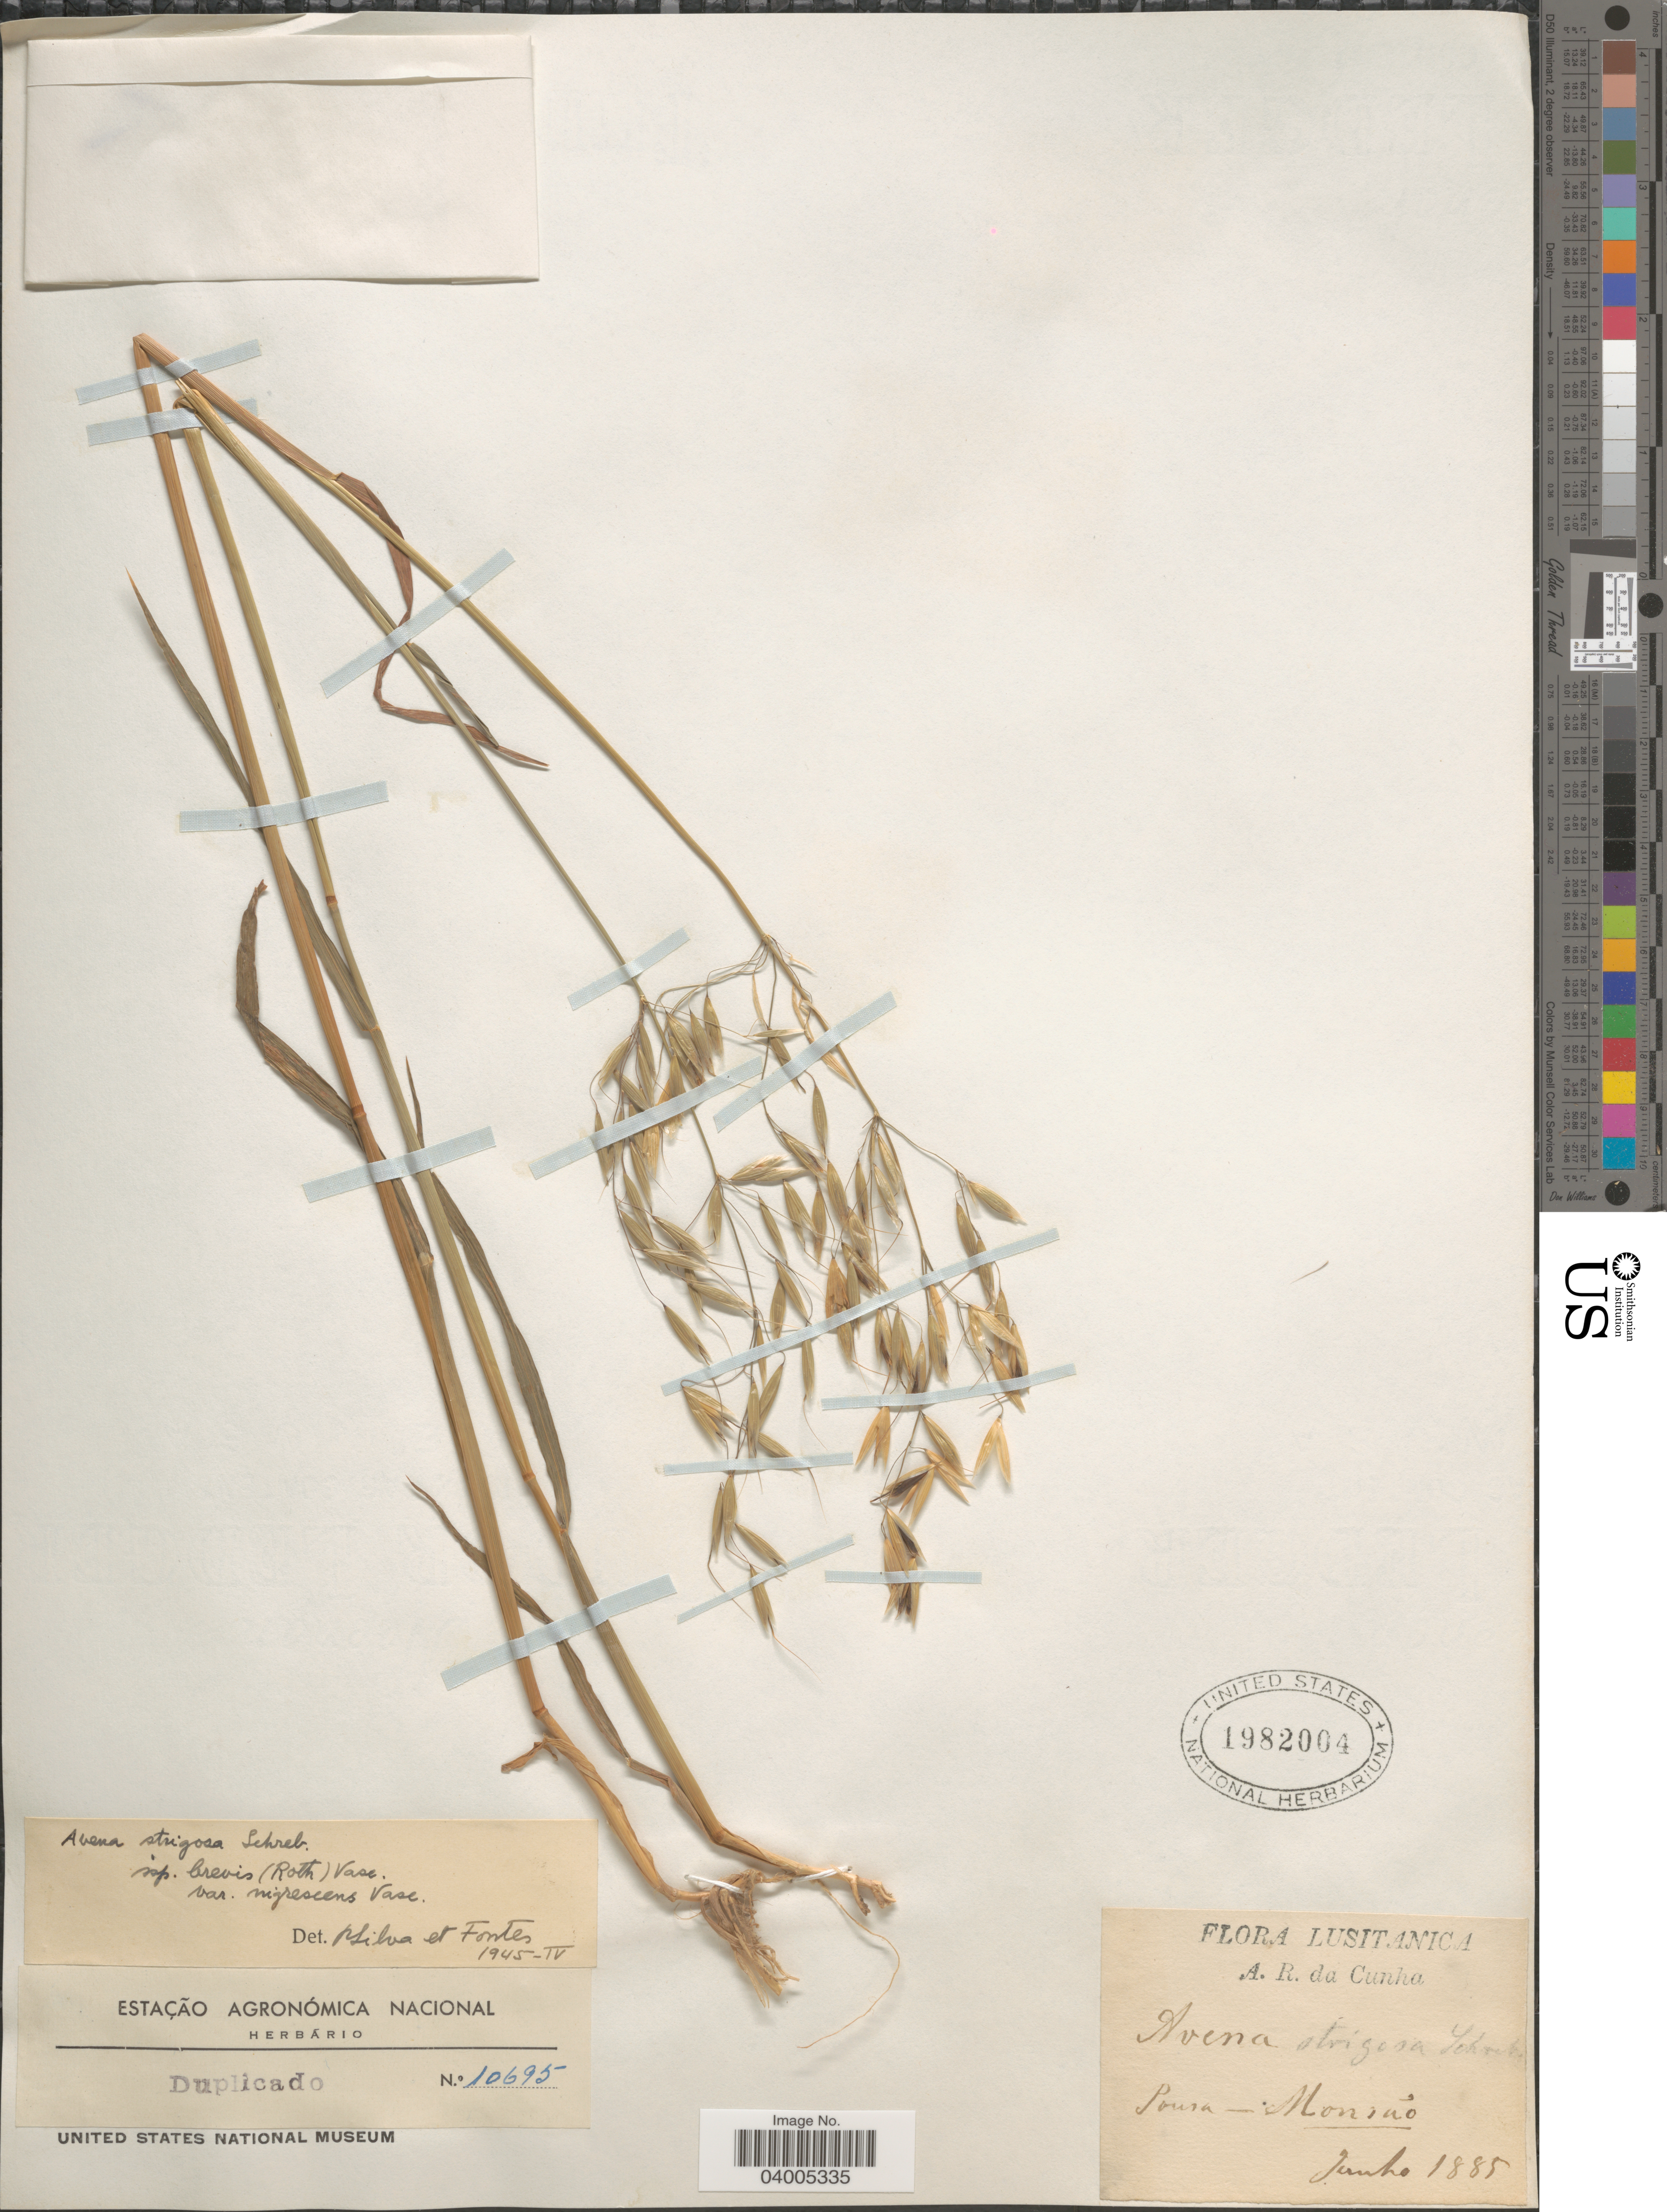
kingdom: Plantae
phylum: Tracheophyta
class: Liliopsida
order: Poales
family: Poaceae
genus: Avena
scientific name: Avena strigosa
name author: Schreb.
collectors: A. Da Cunha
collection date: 1885-07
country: Portugal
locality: Lusitanica. Pousa - Monino.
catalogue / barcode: US 1982004